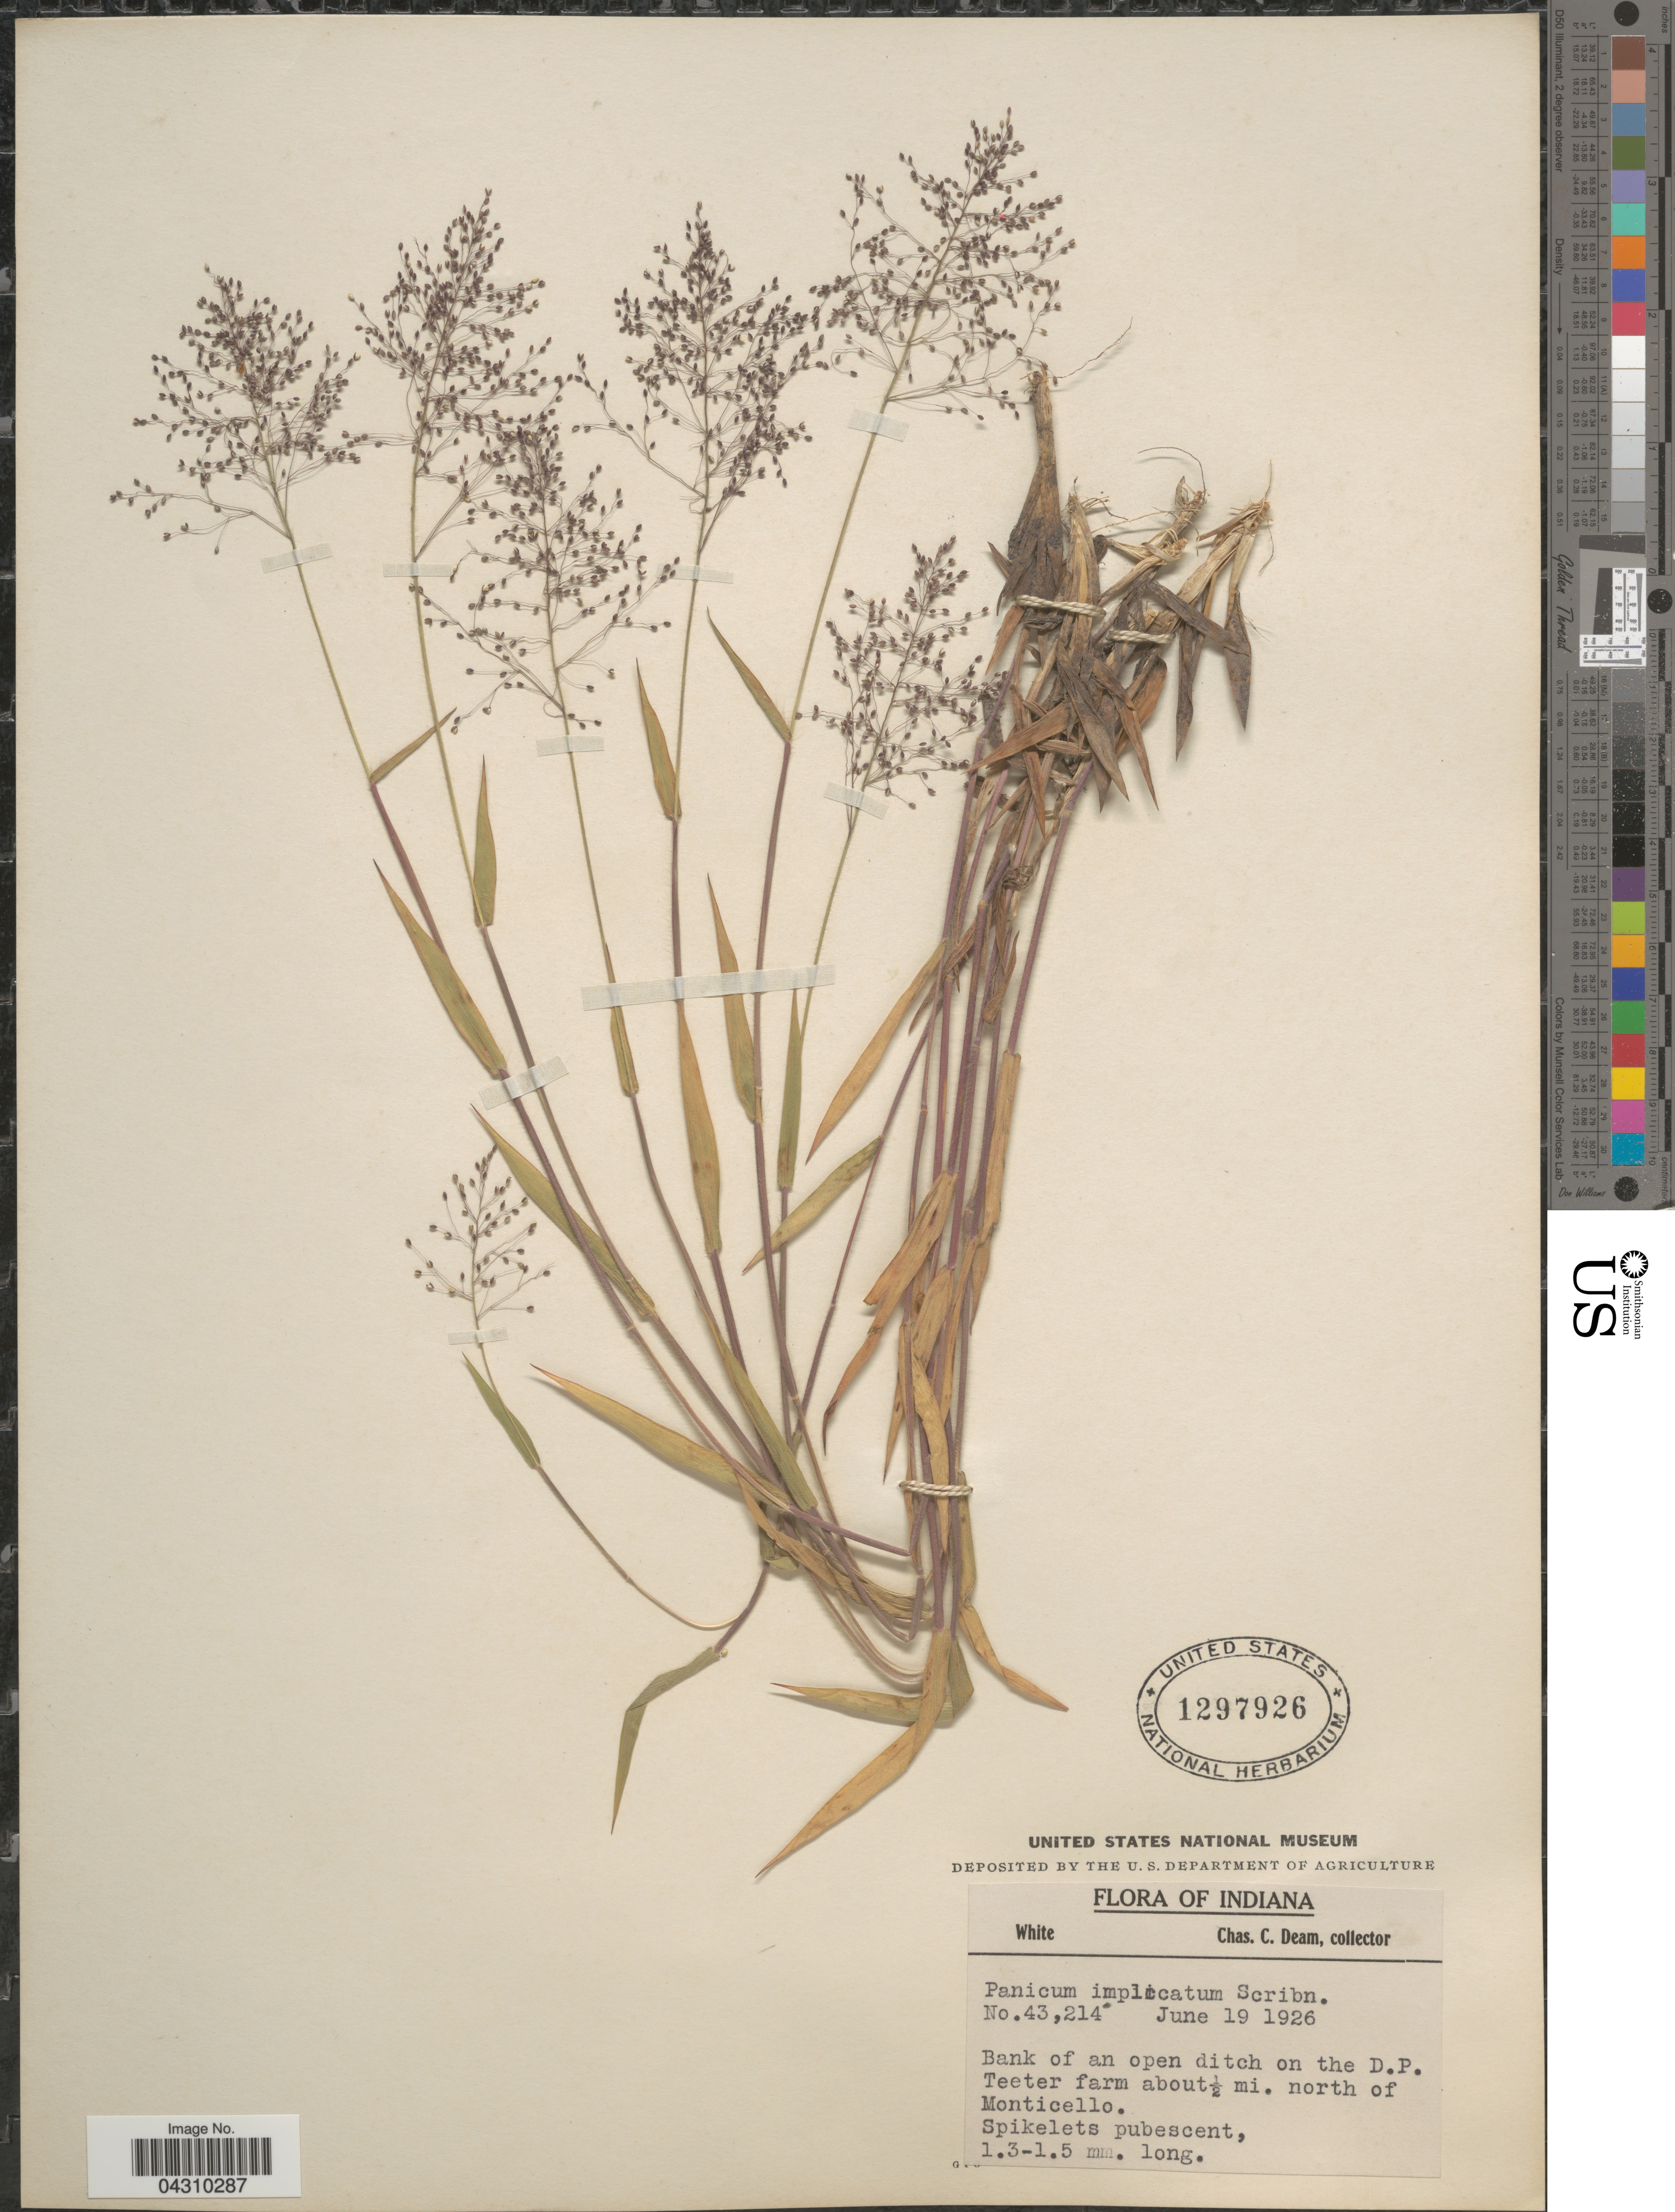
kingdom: Plantae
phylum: Tracheophyta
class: Liliopsida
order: Poales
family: Poaceae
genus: Dichanthelium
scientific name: Dichanthelium acuminatum var. acuminatum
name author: (Sw.) Gould & C.A. Clark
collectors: C. C. Deam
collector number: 43214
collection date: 1926-06-19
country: United States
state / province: Indiana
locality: White. Bank of an open ditch on the D.P. Teeter farm about ½ mi. north of Monticello.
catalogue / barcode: US 1297926